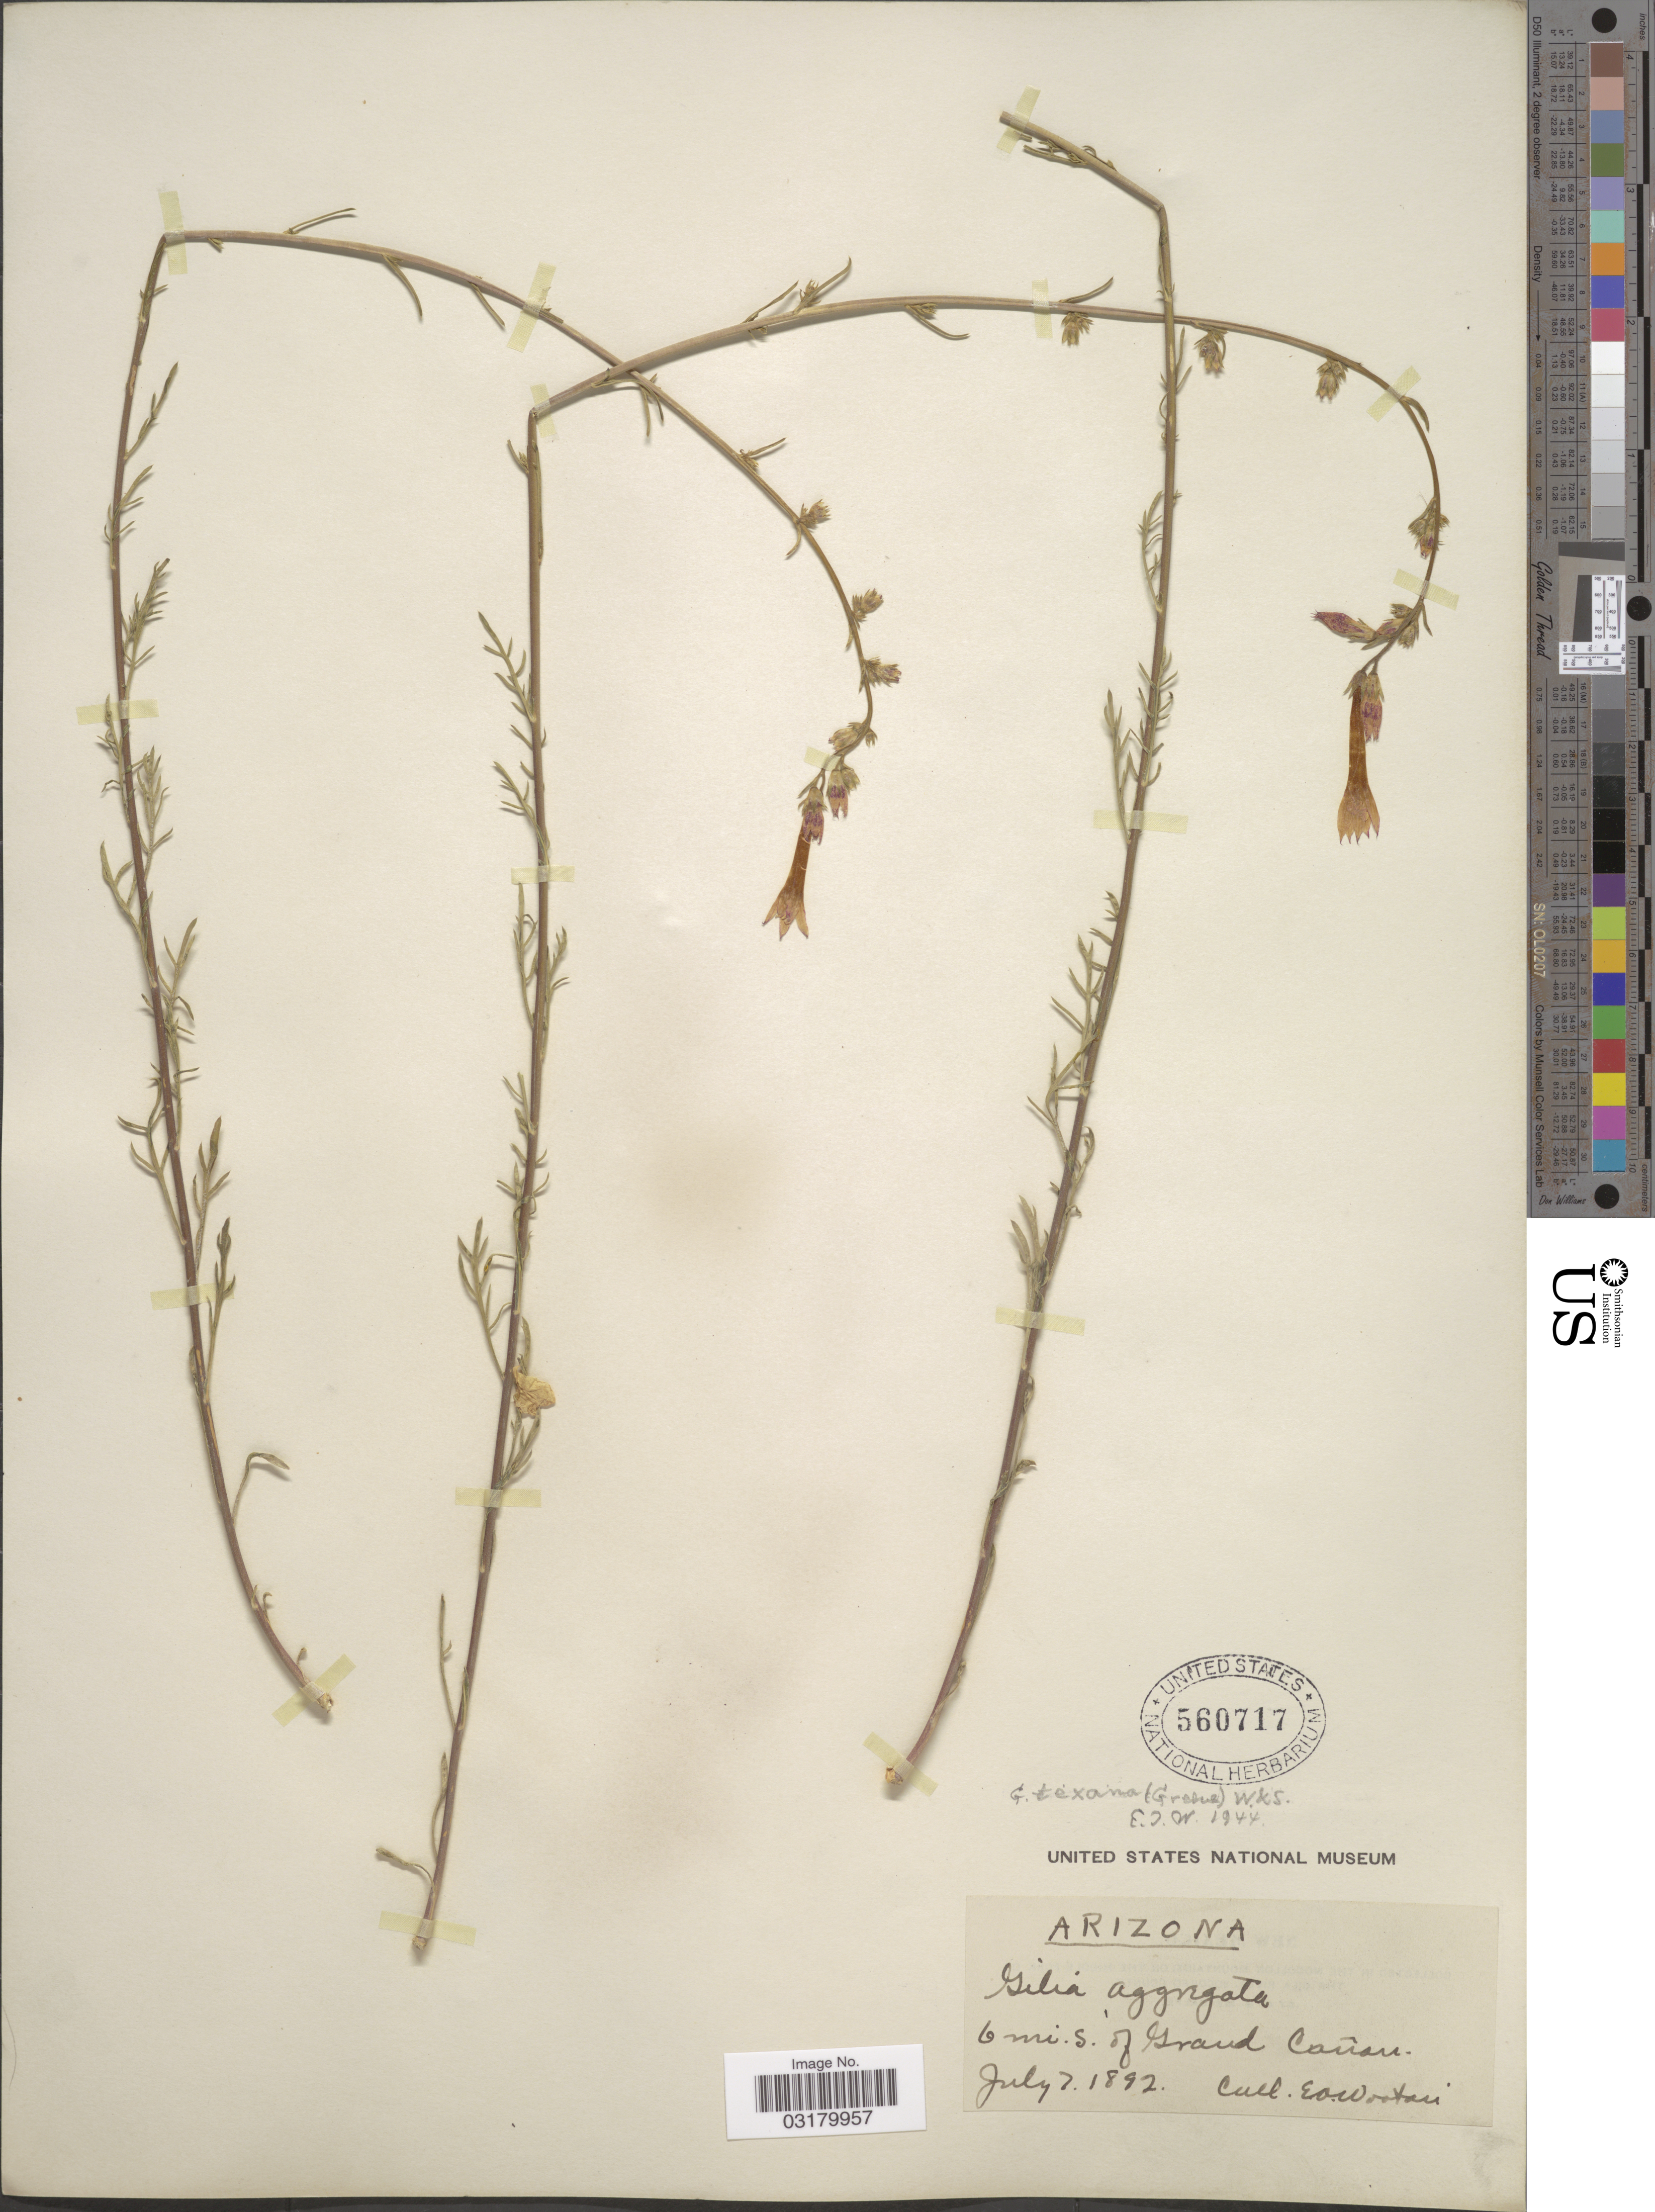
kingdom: Plantae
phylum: Tracheophyta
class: Magnoliopsida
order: Ericales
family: Polemoniaceae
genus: Ipomopsis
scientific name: Ipomopsis aggregata subsp. formosissima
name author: (Greene) Wherry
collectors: E. O. Wooton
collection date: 1892-07-07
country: United States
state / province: Arizona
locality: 6 mi. S. of Grand Cañon.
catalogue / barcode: US 560717